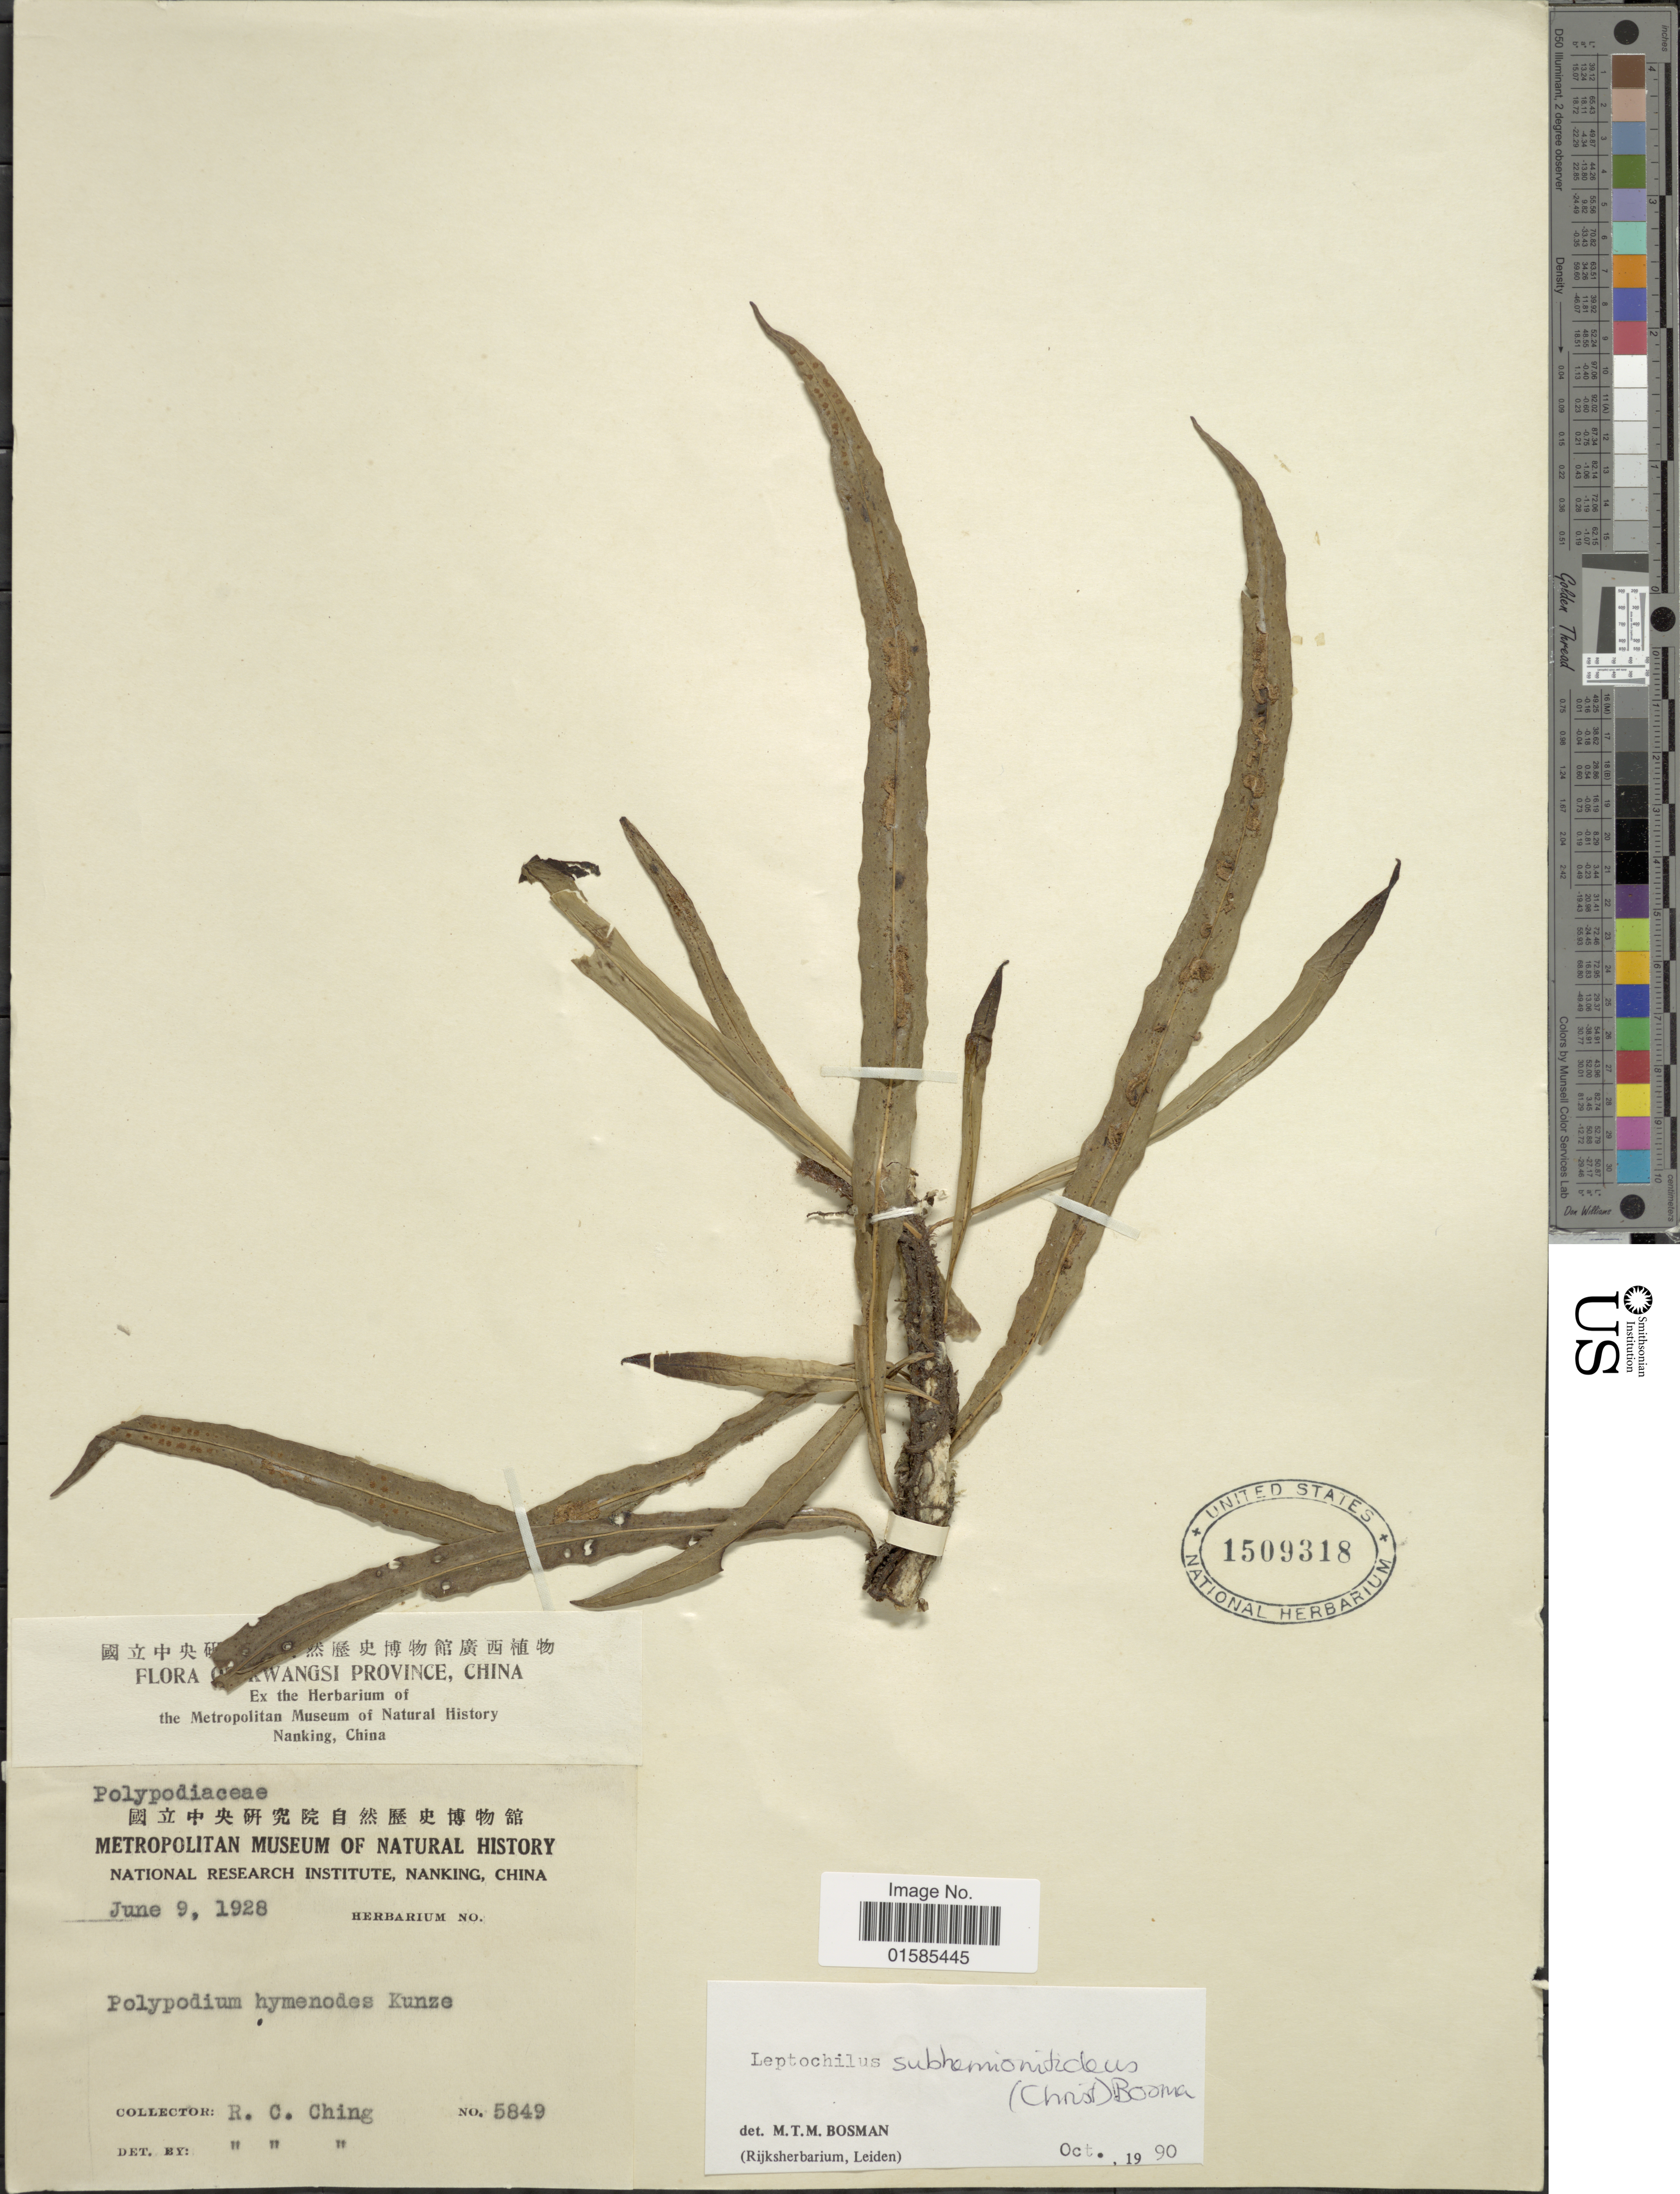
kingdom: Plantae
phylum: Tracheophyta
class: Polypodiopsida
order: Polypodiales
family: Polypodiaceae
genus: Leptochilus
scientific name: Leptochilus subhemionitideus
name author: (Christ) Bosman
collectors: R. C. Ching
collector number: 5849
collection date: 1928-06-09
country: China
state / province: Guangxi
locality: Kwangsi Province, China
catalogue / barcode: US 1509318